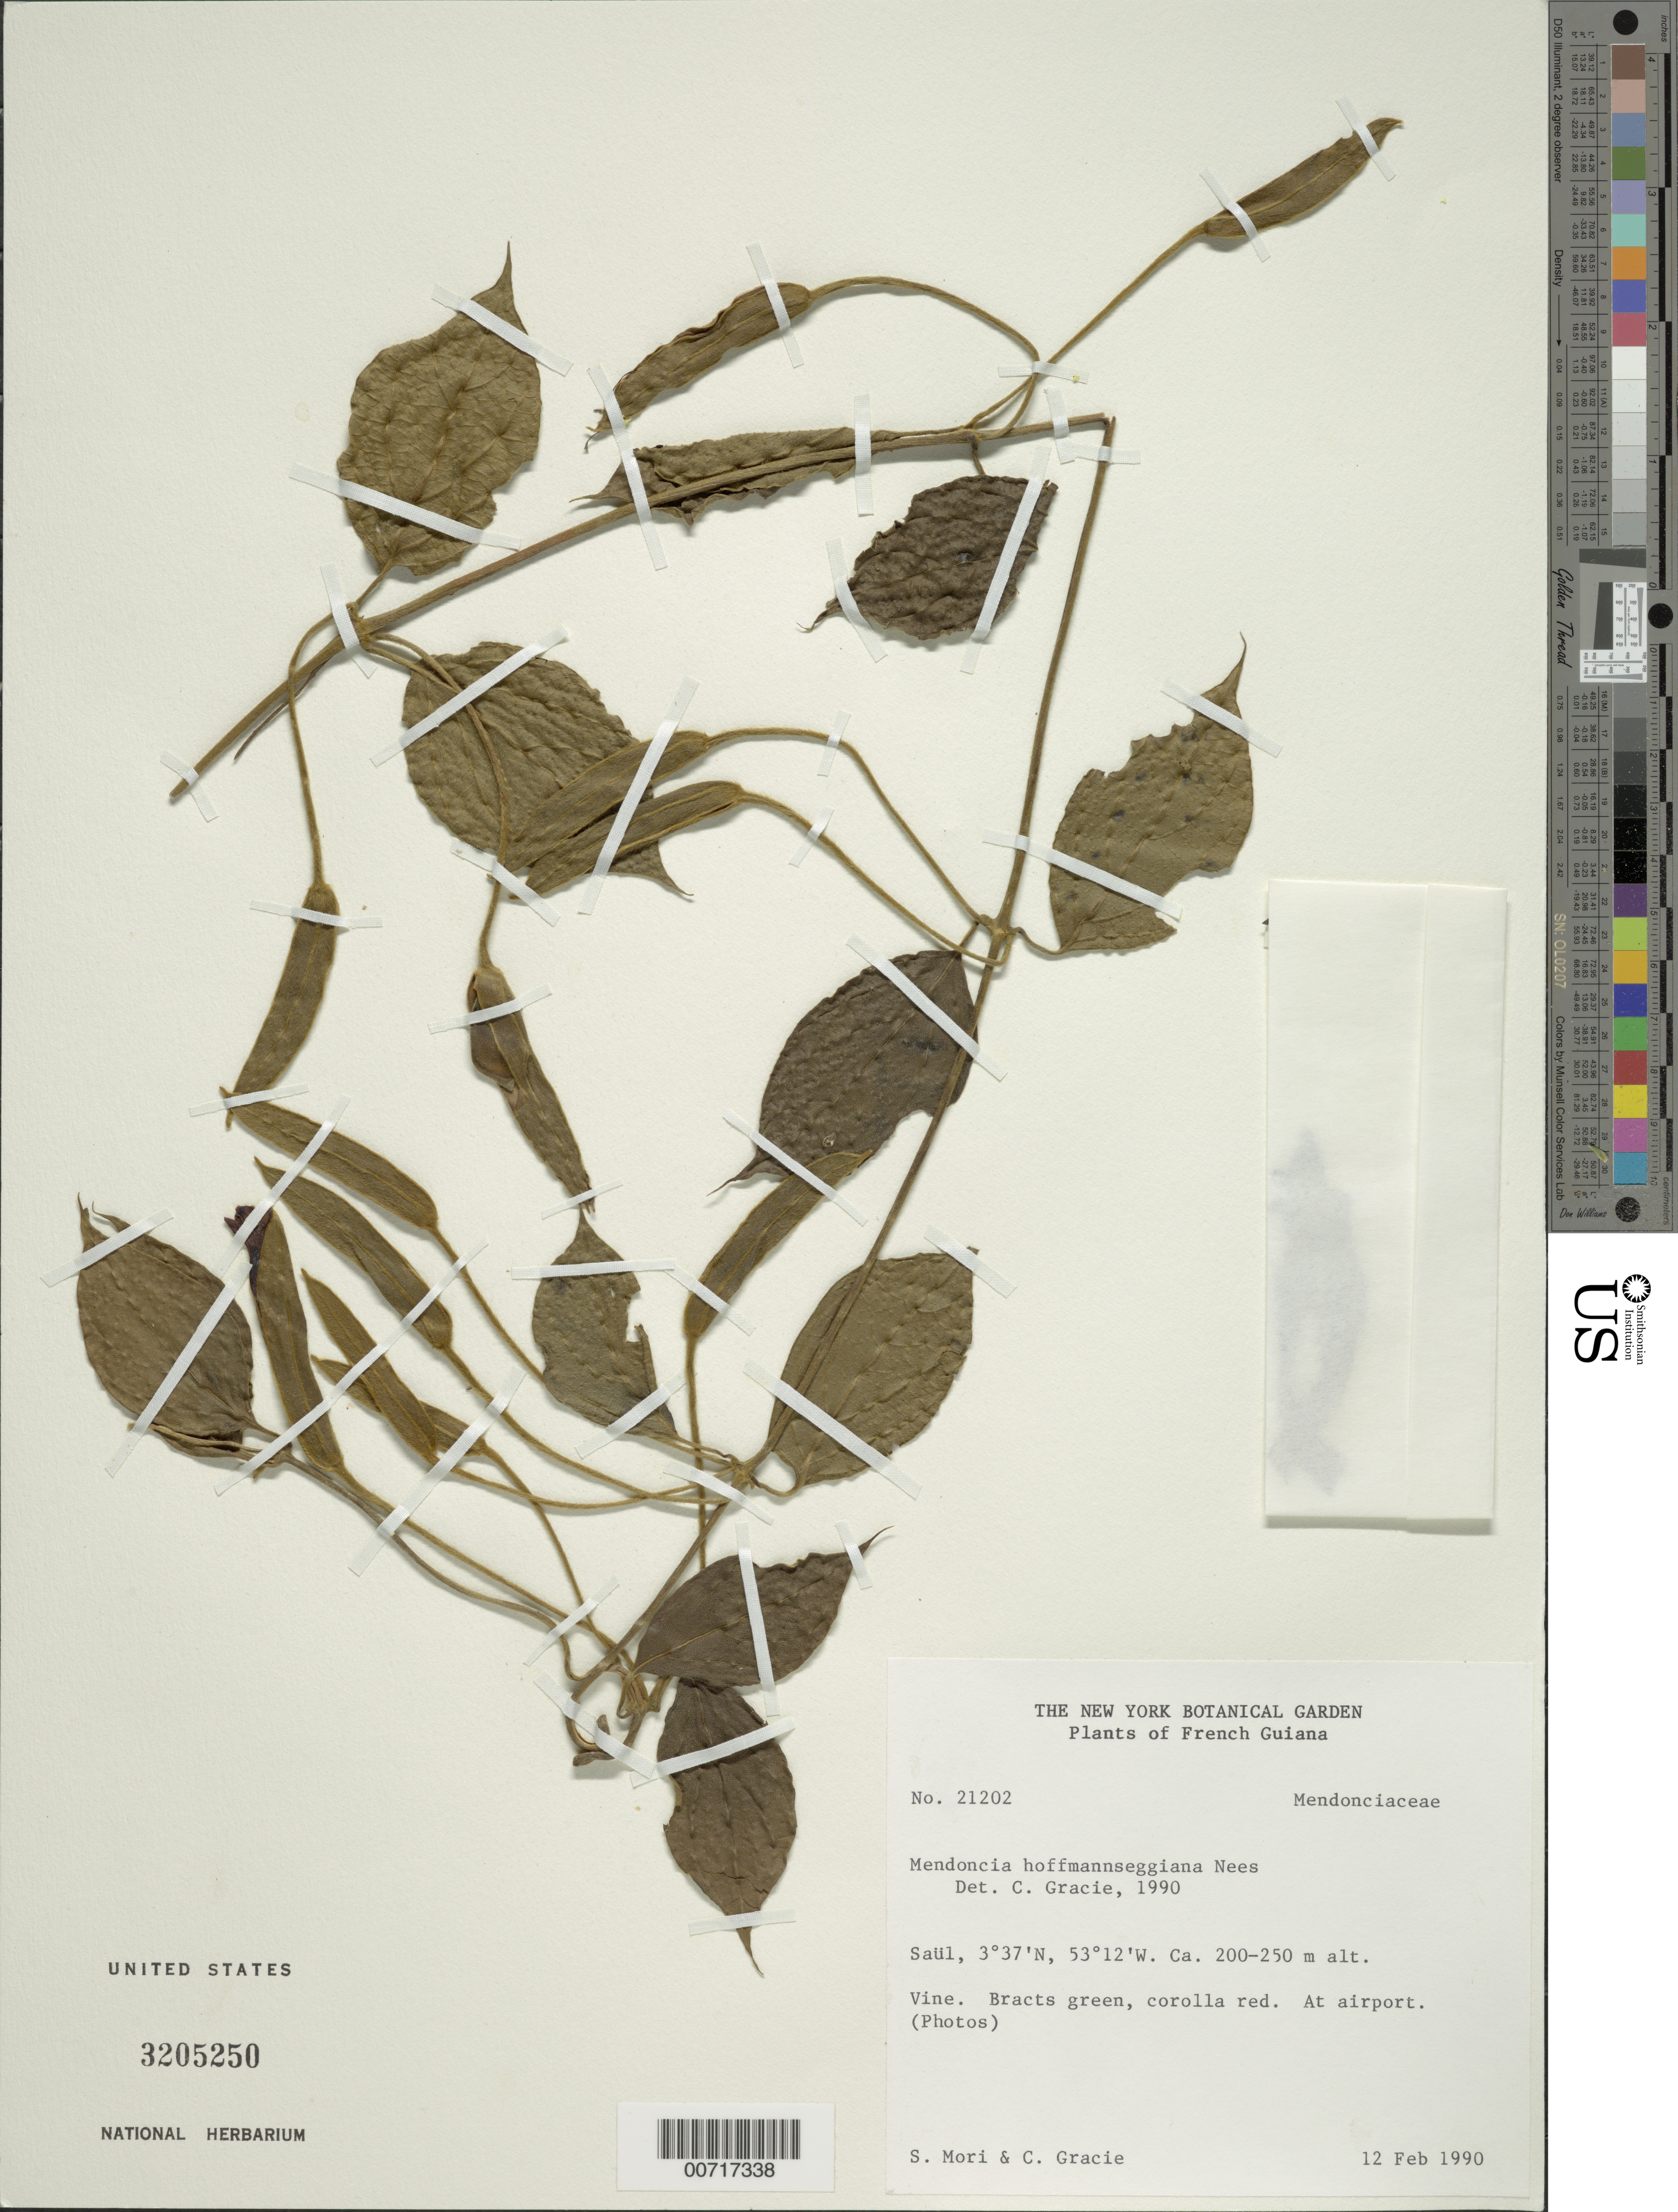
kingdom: Plantae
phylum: Tracheophyta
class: Magnoliopsida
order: Lamiales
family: Acanthaceae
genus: Mendoncia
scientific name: Mendoncia hoffmannseggiana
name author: Nees in DC.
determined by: Gracie, Carol A.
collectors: S. Mori & C. A. Gracie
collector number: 21202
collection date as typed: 12-Feb-90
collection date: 1990-02-12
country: French Guiana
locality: Saül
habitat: At airport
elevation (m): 200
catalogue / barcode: US 3205250